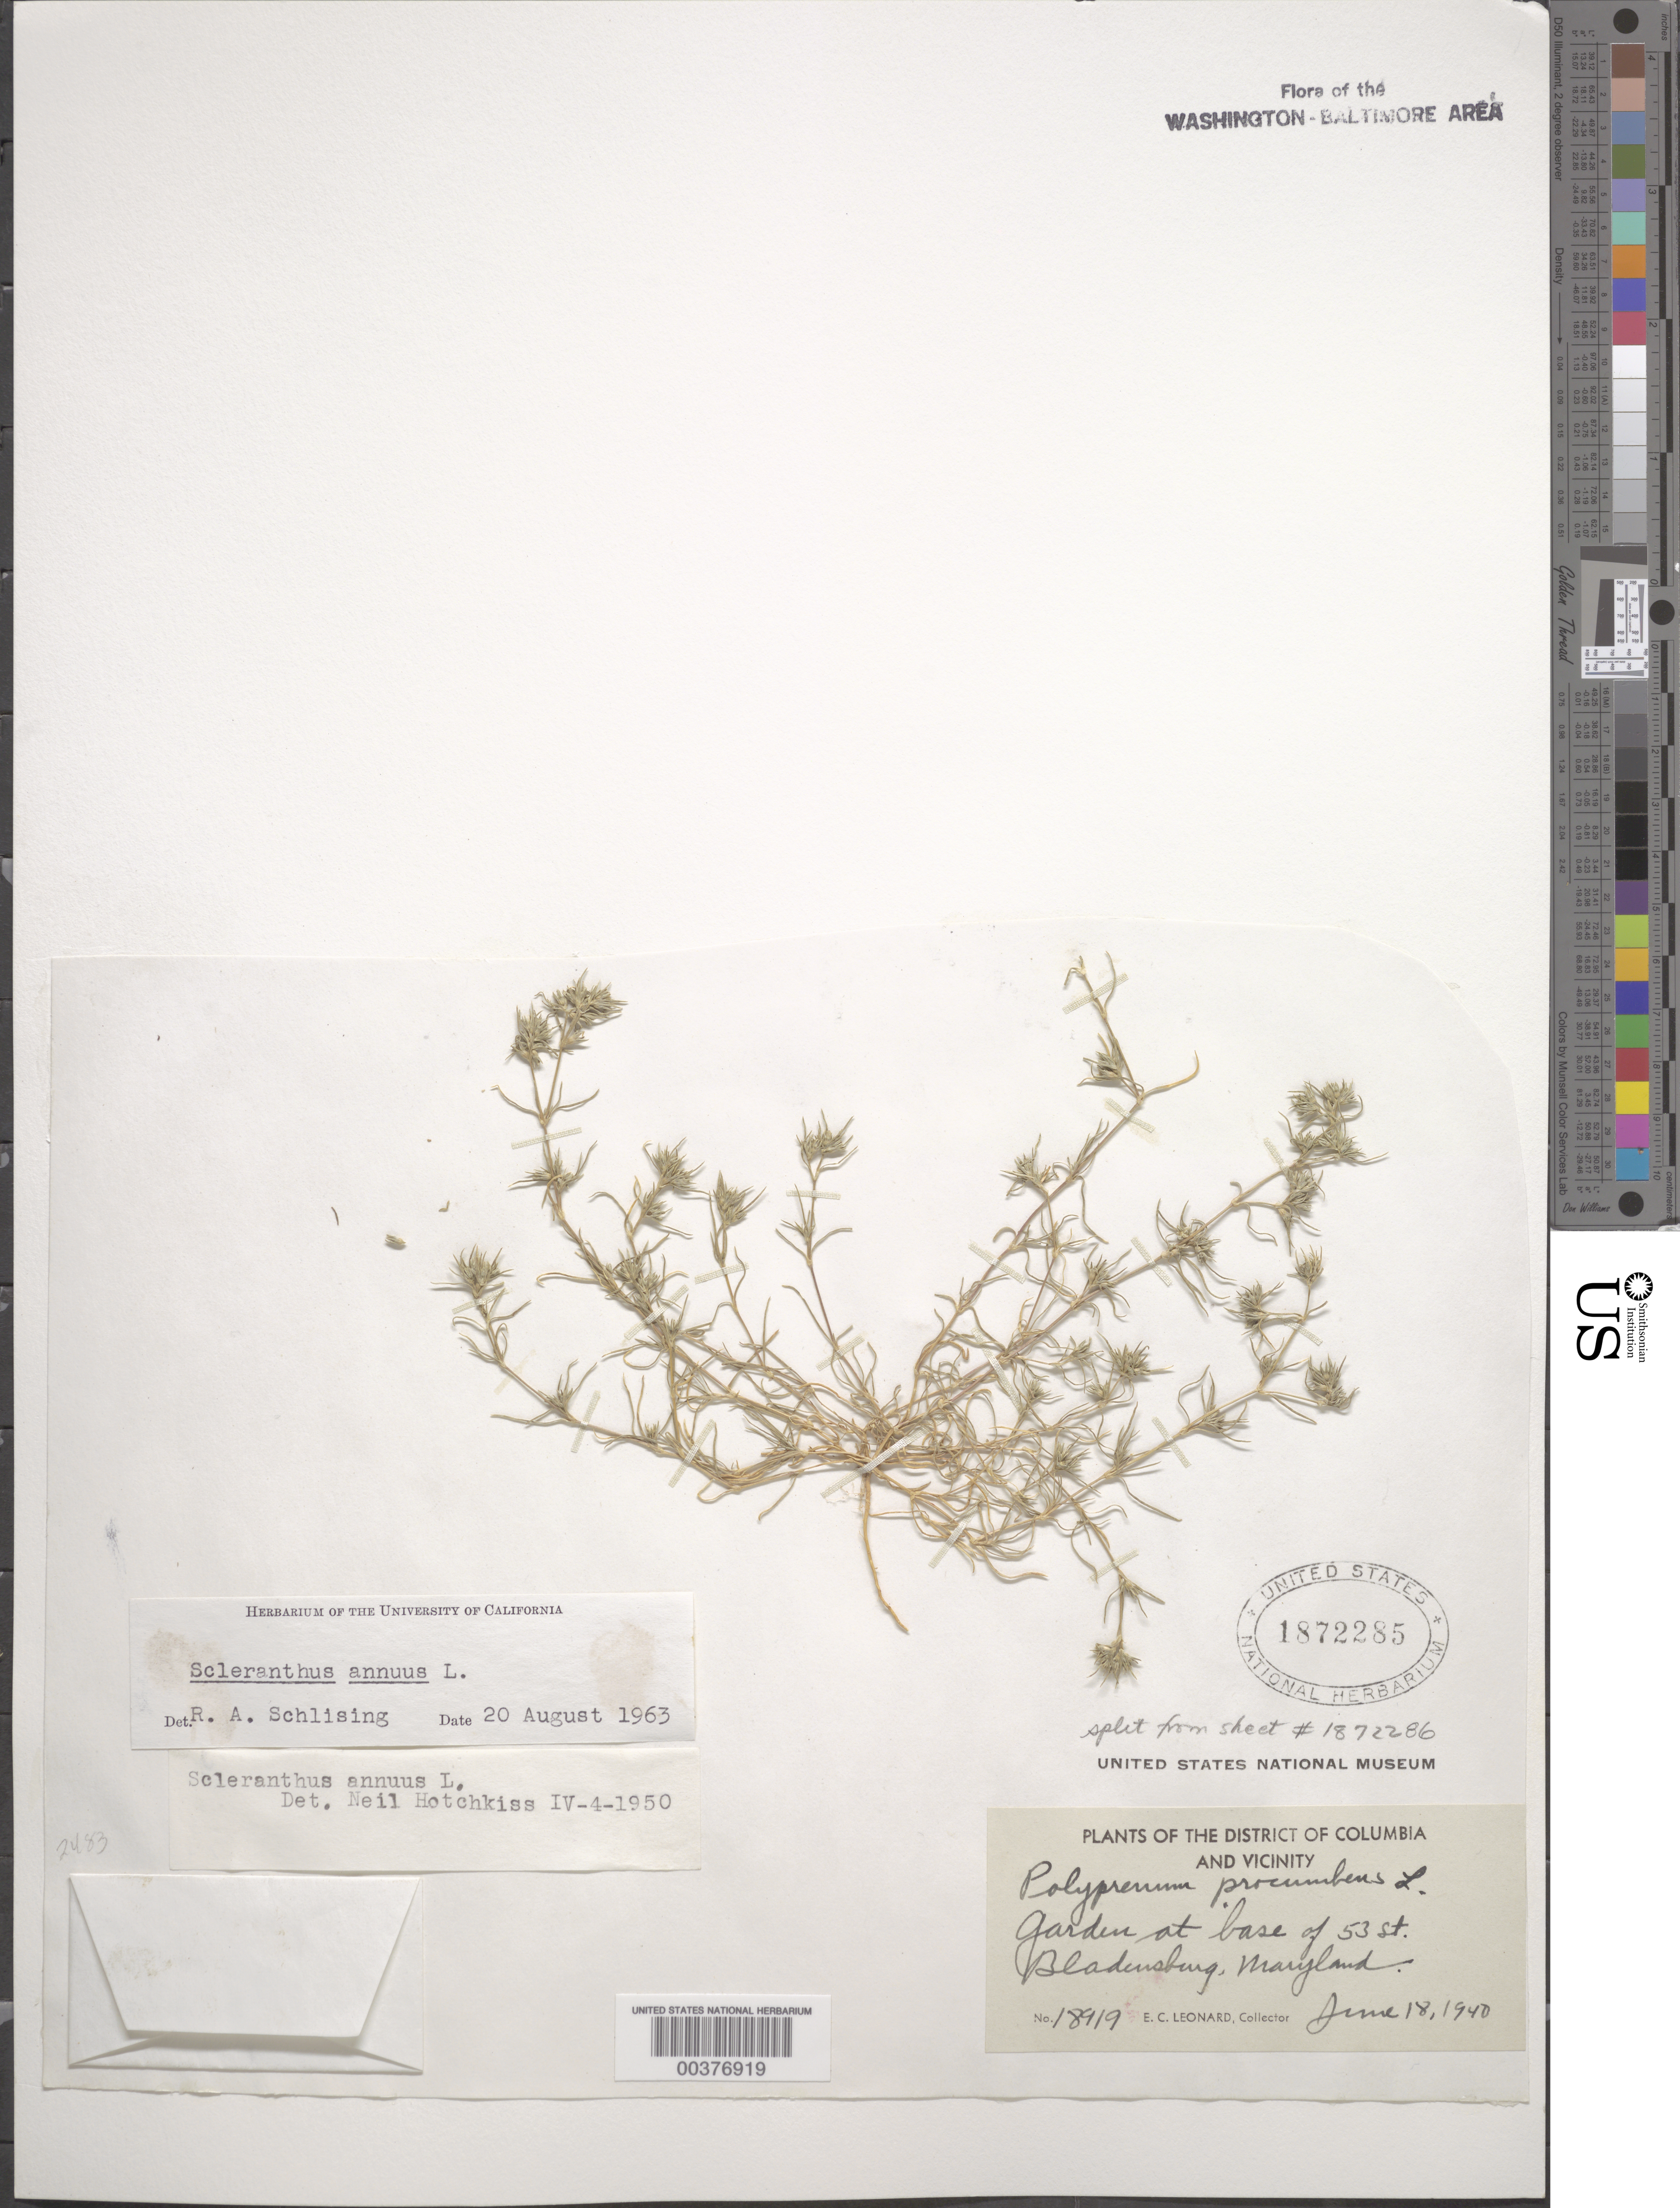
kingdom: Plantae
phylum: Tracheophyta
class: Magnoliopsida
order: Caryophyllales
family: Caryophyllaceae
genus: Scleranthus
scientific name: Scleranthus annuus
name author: L.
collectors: E. C. Leonard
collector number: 18919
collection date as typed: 18 Jun 1940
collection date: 1940-06-18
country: United States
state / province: Maryland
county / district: Prince George's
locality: Bladensburg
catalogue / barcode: US 1872285